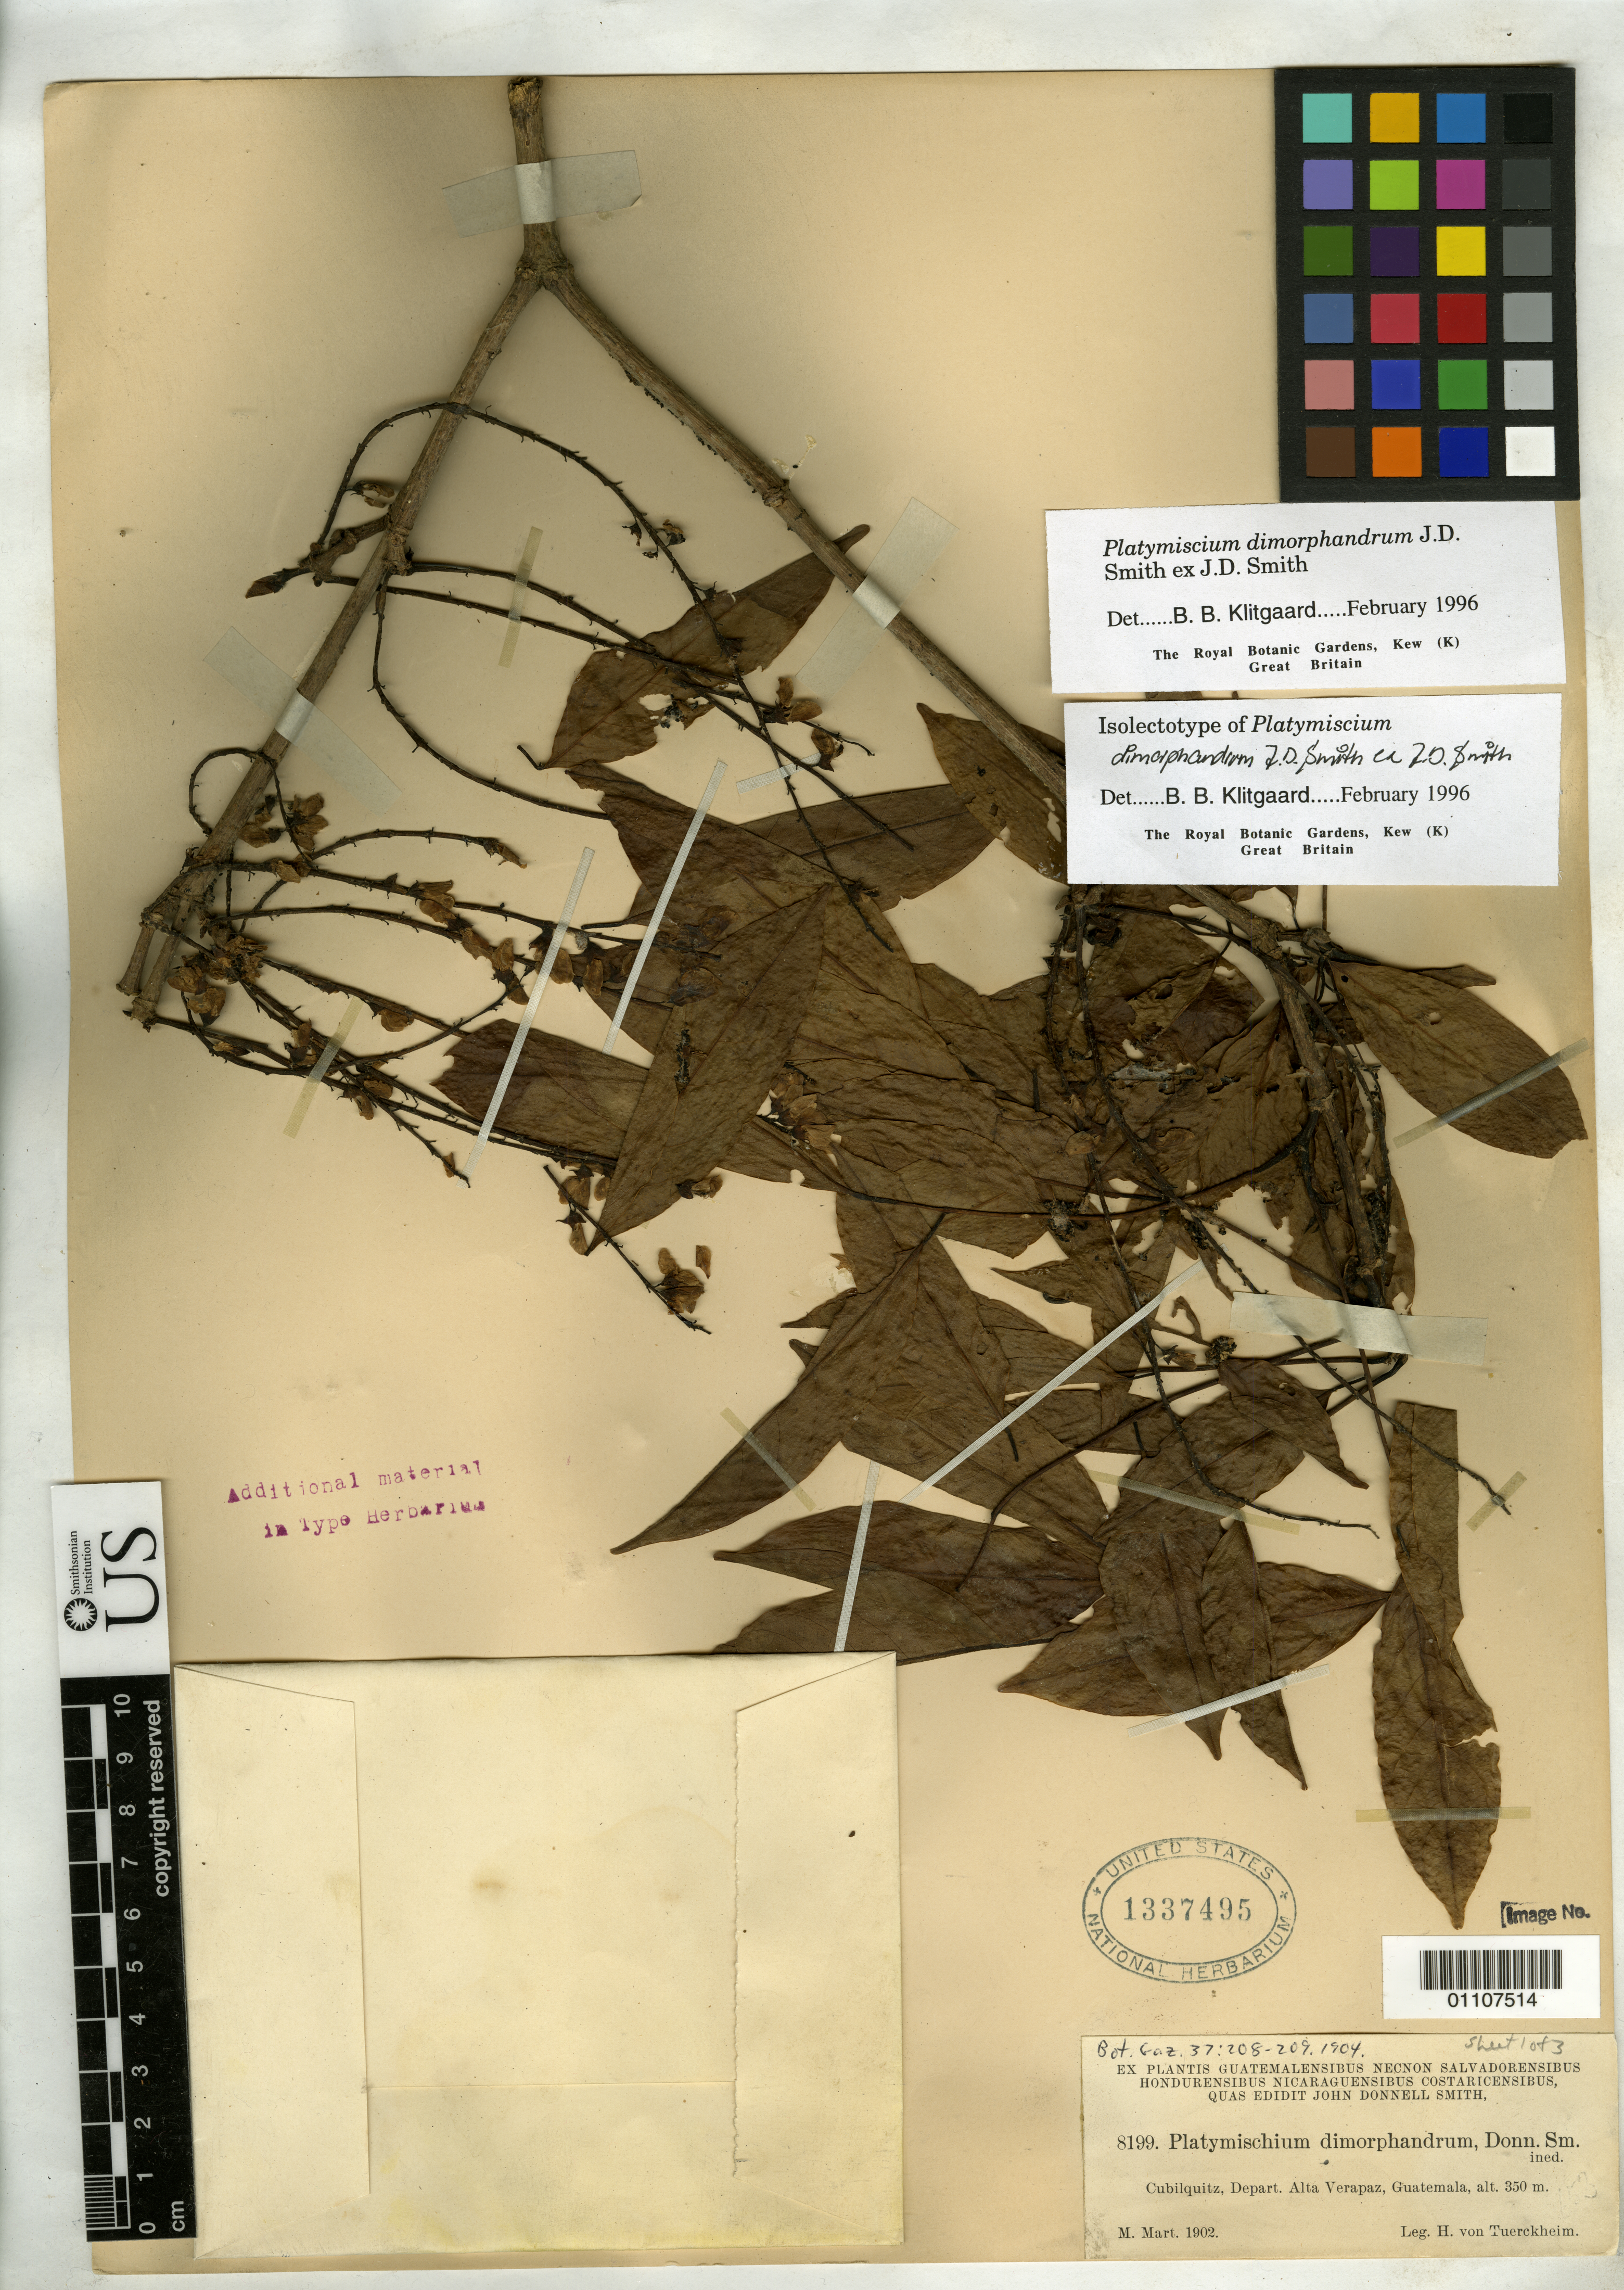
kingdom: Plantae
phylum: Tracheophyta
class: Magnoliopsida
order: Fabales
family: Fabaceae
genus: Platymiscium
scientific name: Platymiscium dimorphandrum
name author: Donn. Sm.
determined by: Klitgaard, B. B.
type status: Type Collection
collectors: H. von Türckheim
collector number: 8199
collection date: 1902-03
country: Guatemala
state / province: Alta Verapaz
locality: Cubilquitz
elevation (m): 350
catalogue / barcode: US 1337495